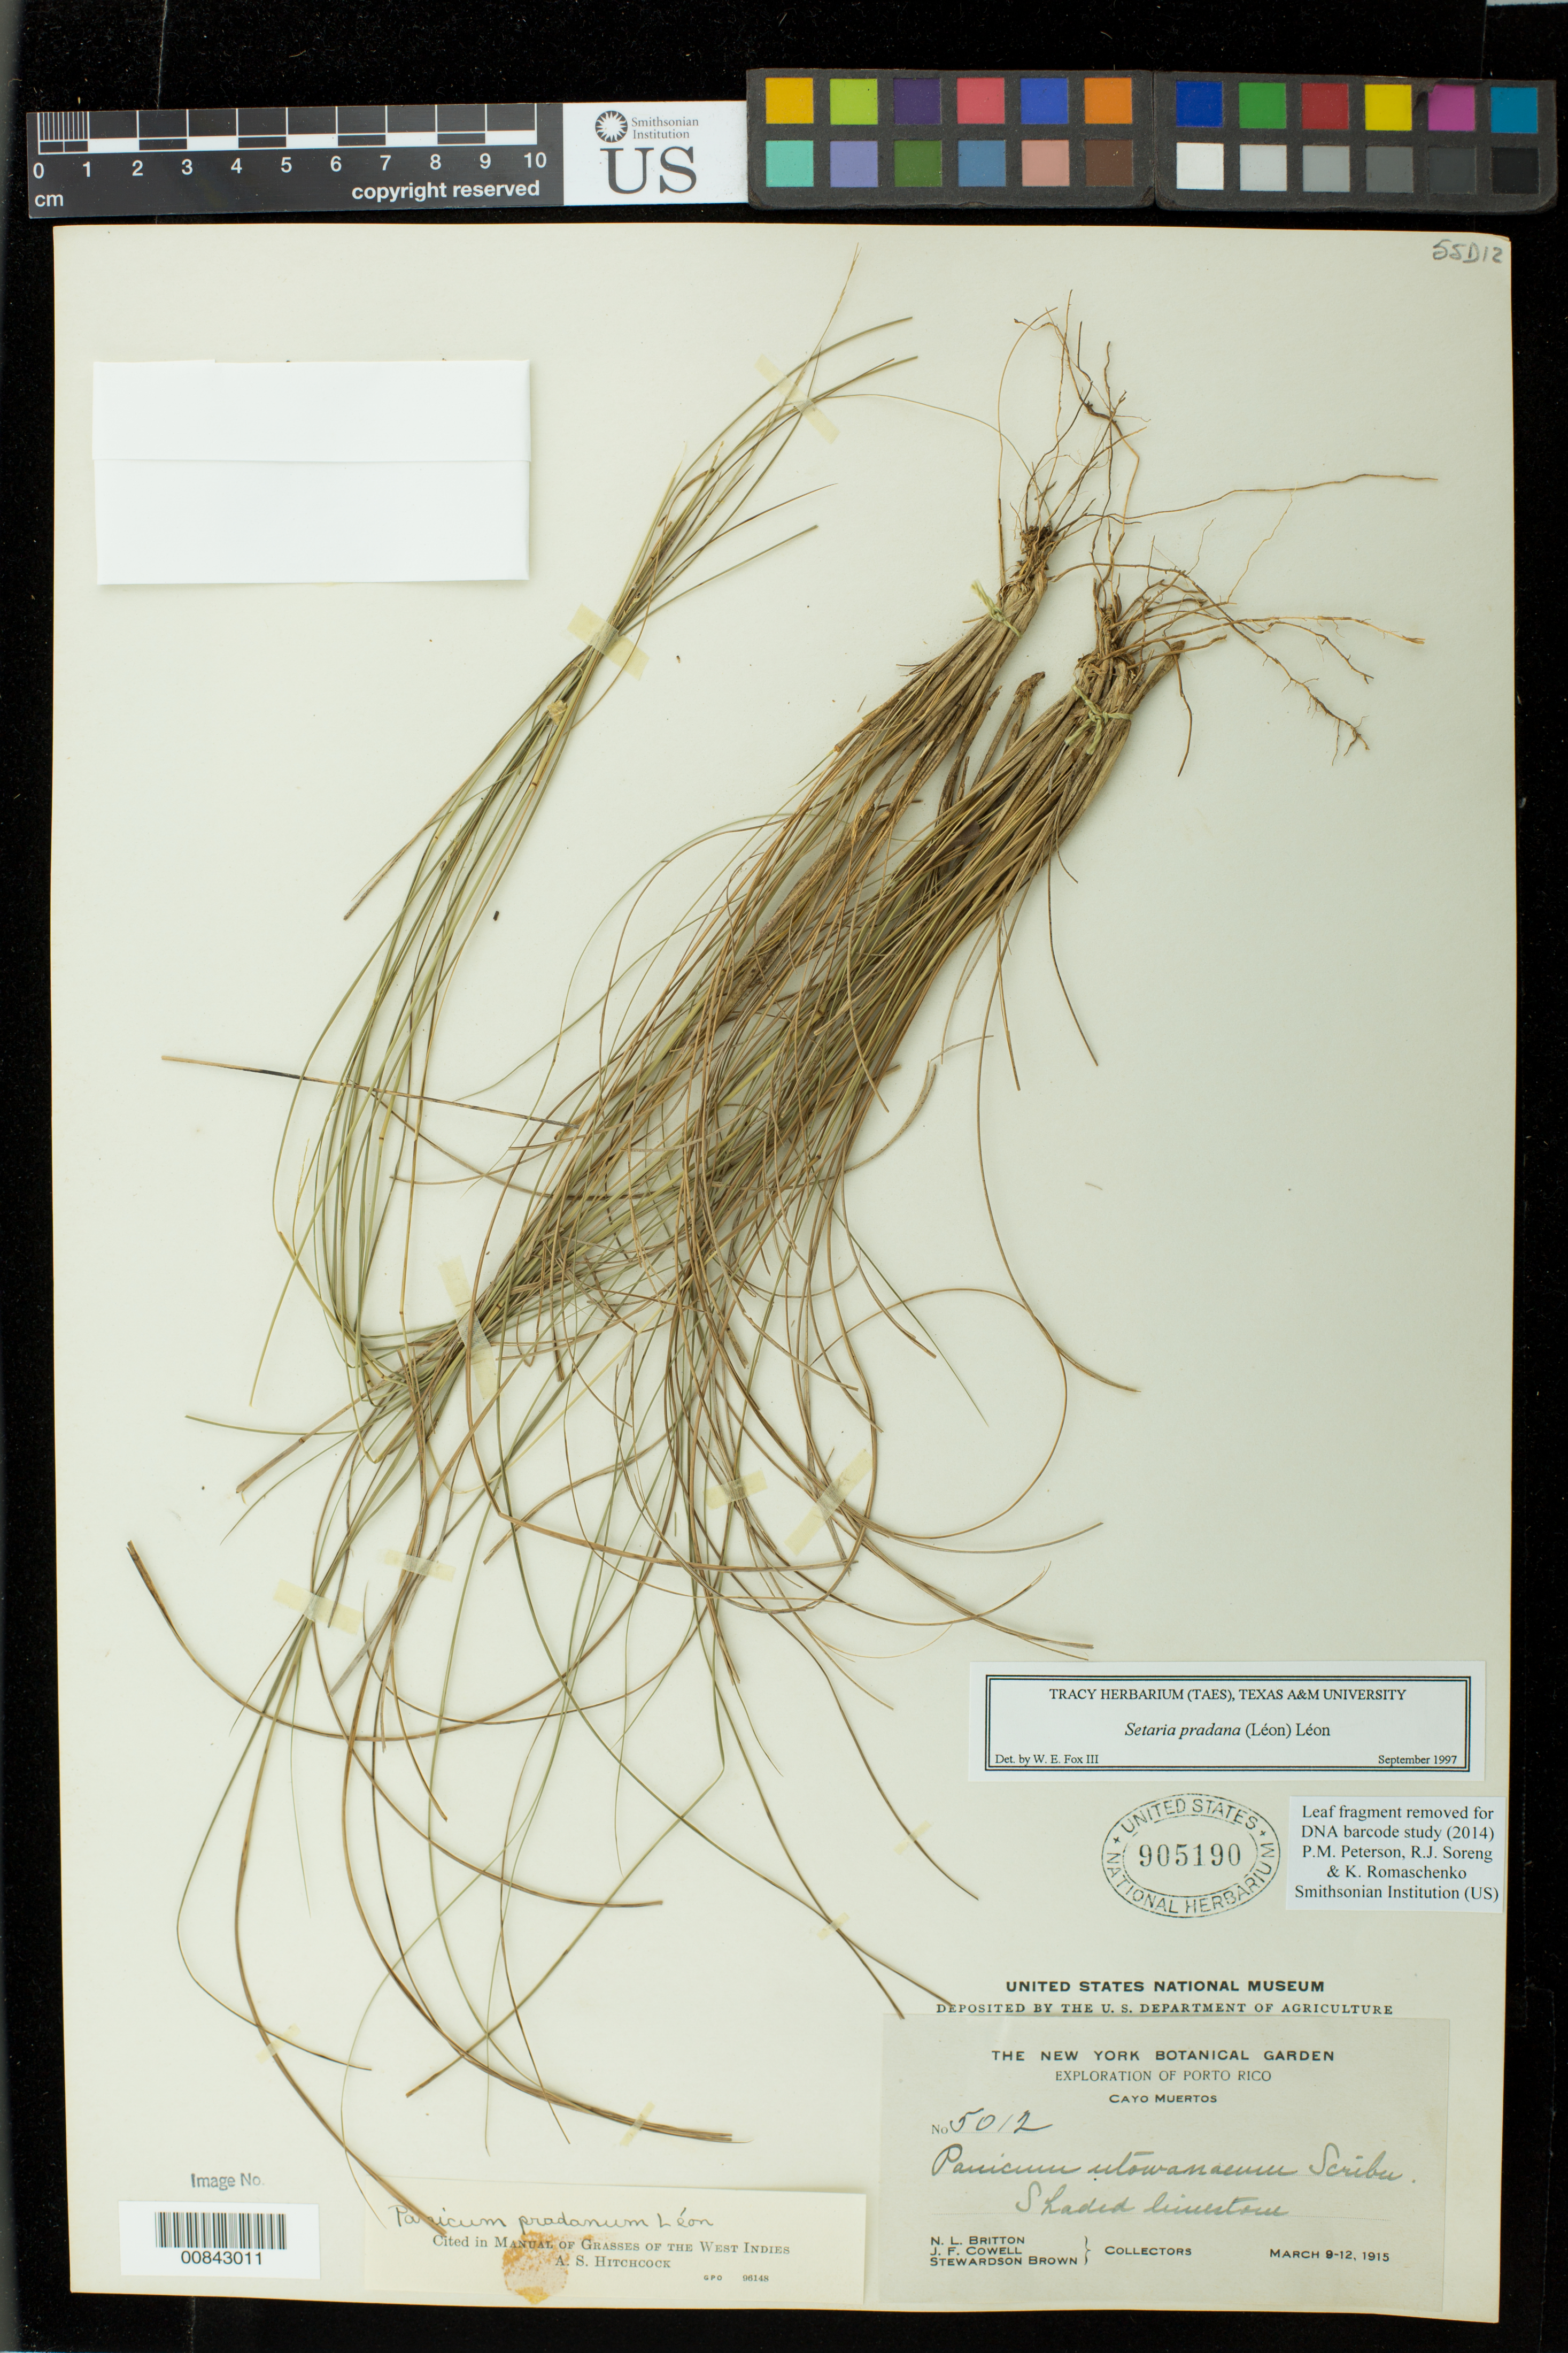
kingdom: Plantae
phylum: Tracheophyta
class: Liliopsida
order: Poales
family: Poaceae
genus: Setaria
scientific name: Setaria pradana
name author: (León ex Hitchc.) León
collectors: N. Britton, J. F. Cowell & S. Brown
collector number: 5012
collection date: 1915-03-09/1915-03-12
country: Puerto Rico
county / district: Ponce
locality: Cayo Muertos [Caja de Muertos]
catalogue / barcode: US 905190